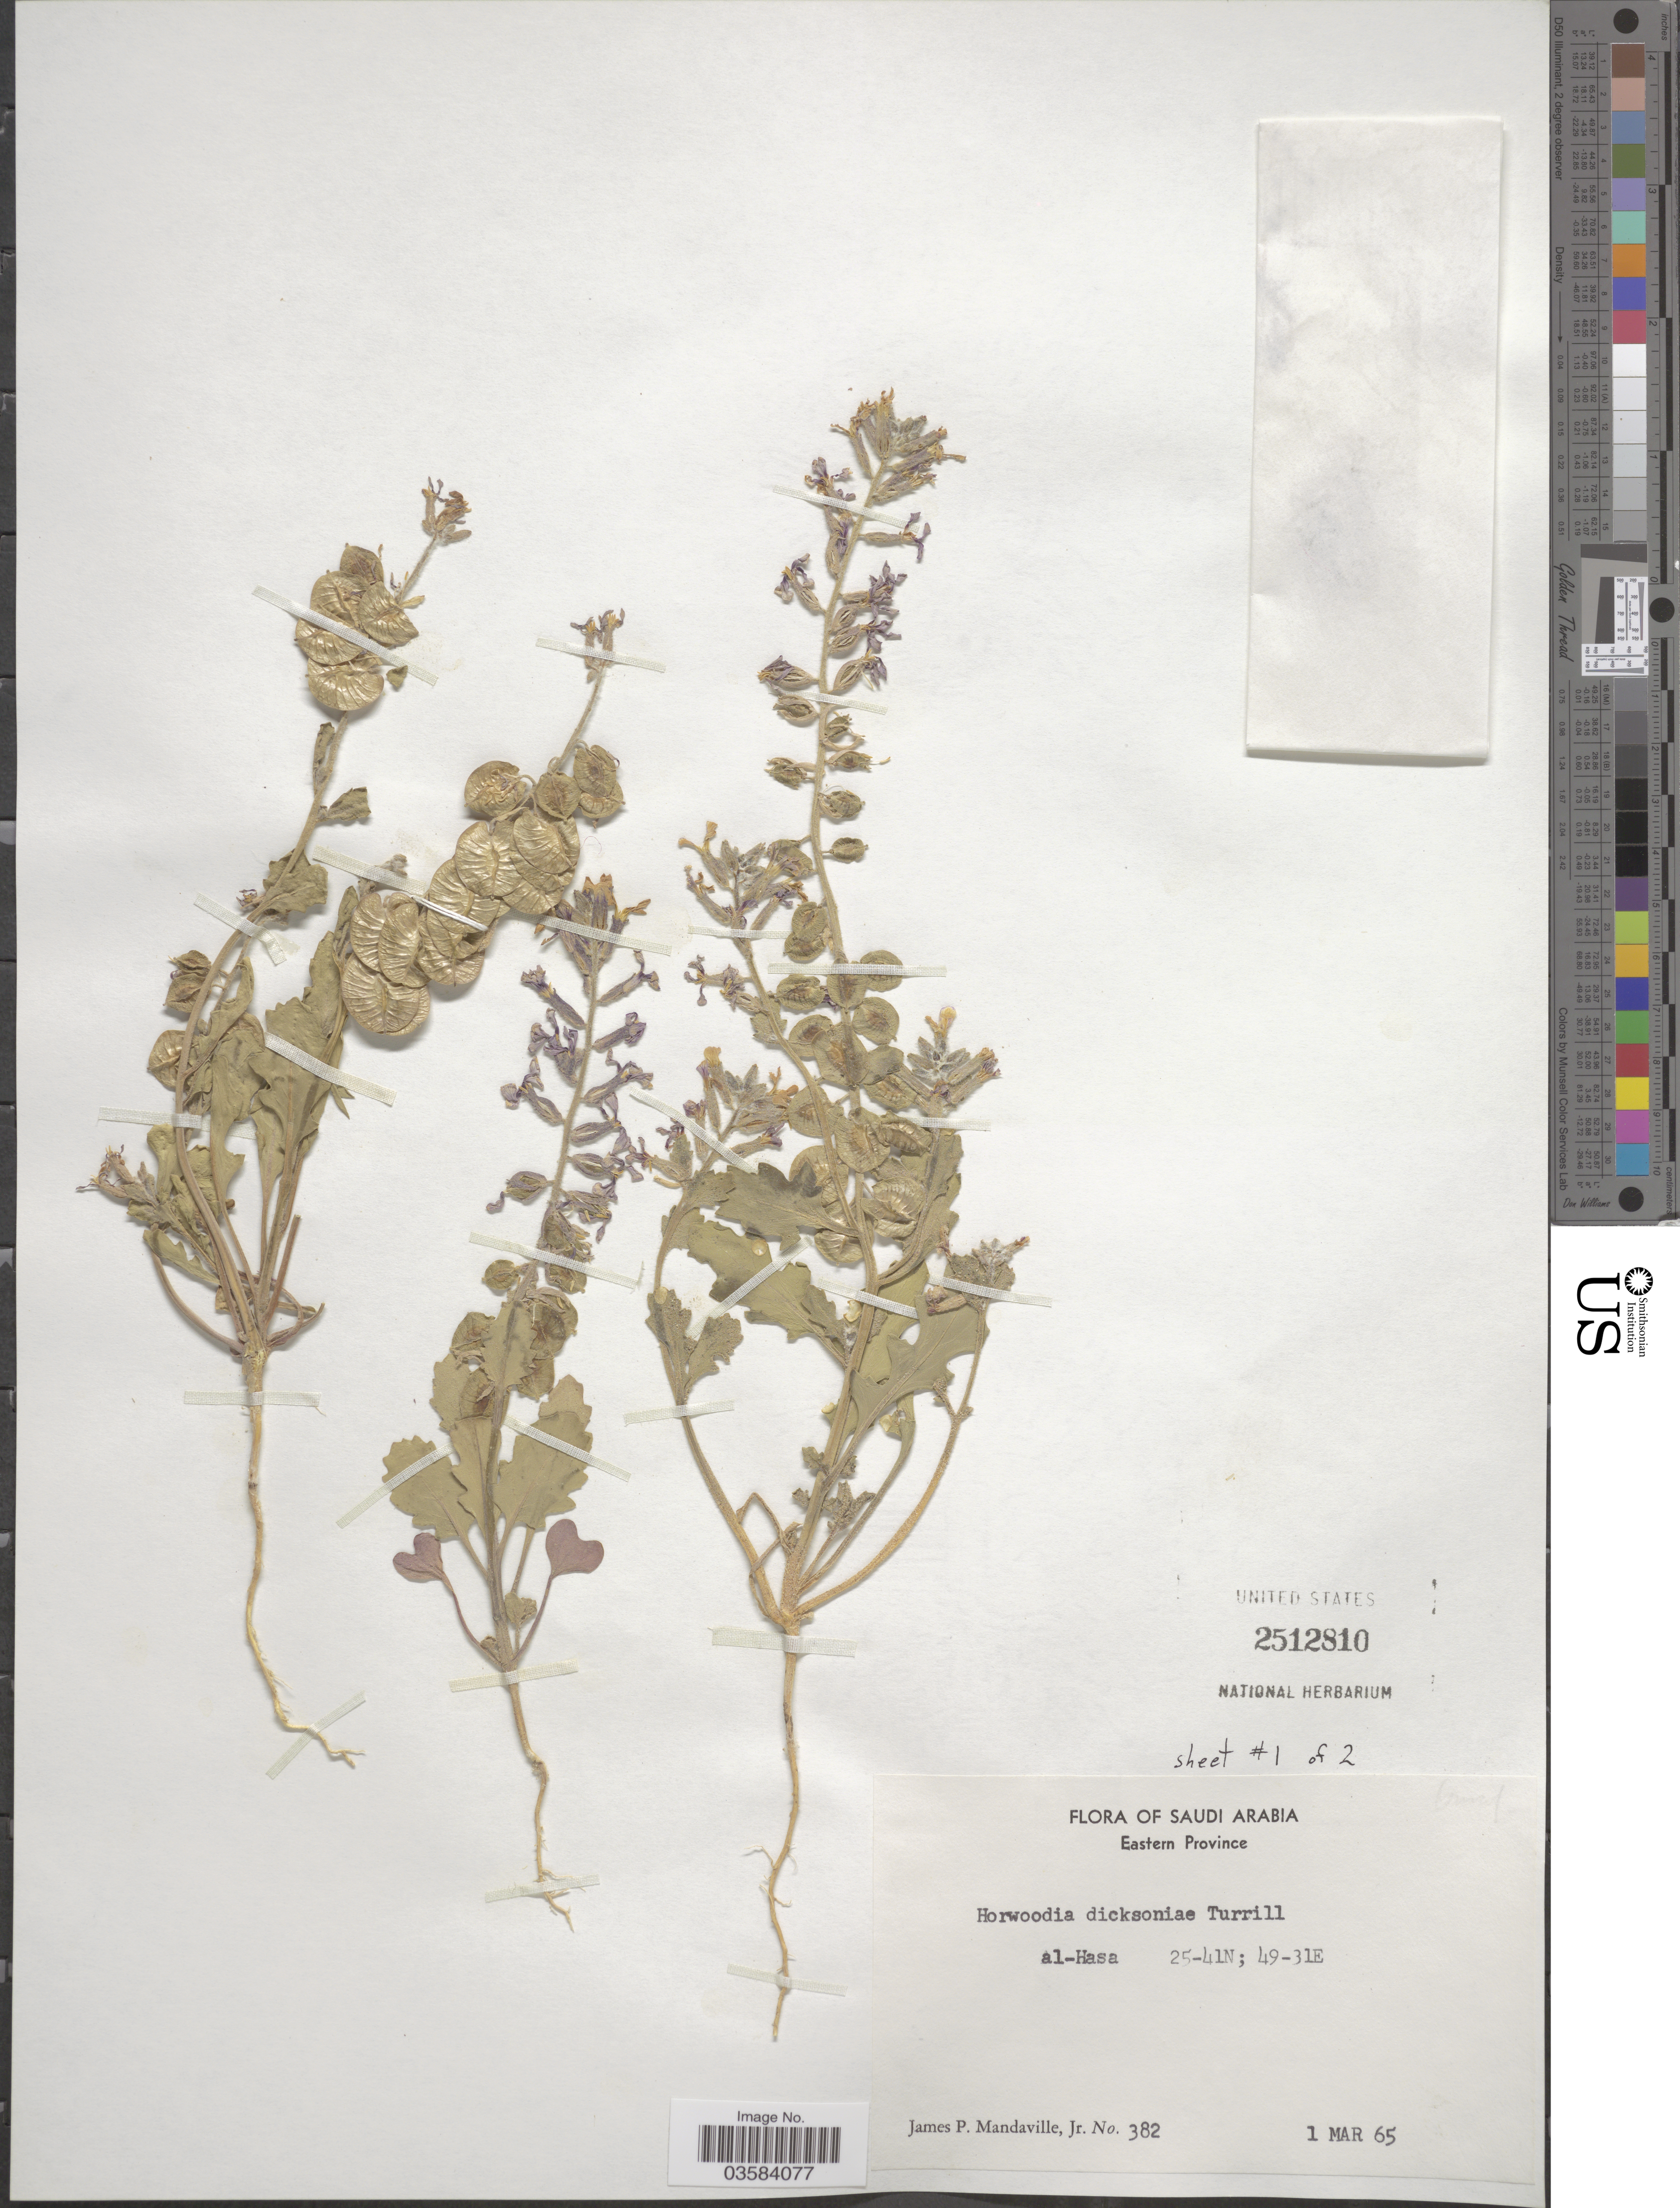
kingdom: Plantae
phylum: Tracheophyta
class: Magnoliopsida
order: Brassicales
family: Brassicaceae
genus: Horwoodia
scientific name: Horwoodia dicksoniae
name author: Turrill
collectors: J. Mandaville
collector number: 382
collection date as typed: Transcribed d/m/y: 1/3/65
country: Saudi Arabia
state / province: Ash Sharqiyah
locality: Eastern Province. al-Hasa.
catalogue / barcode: US 2512810